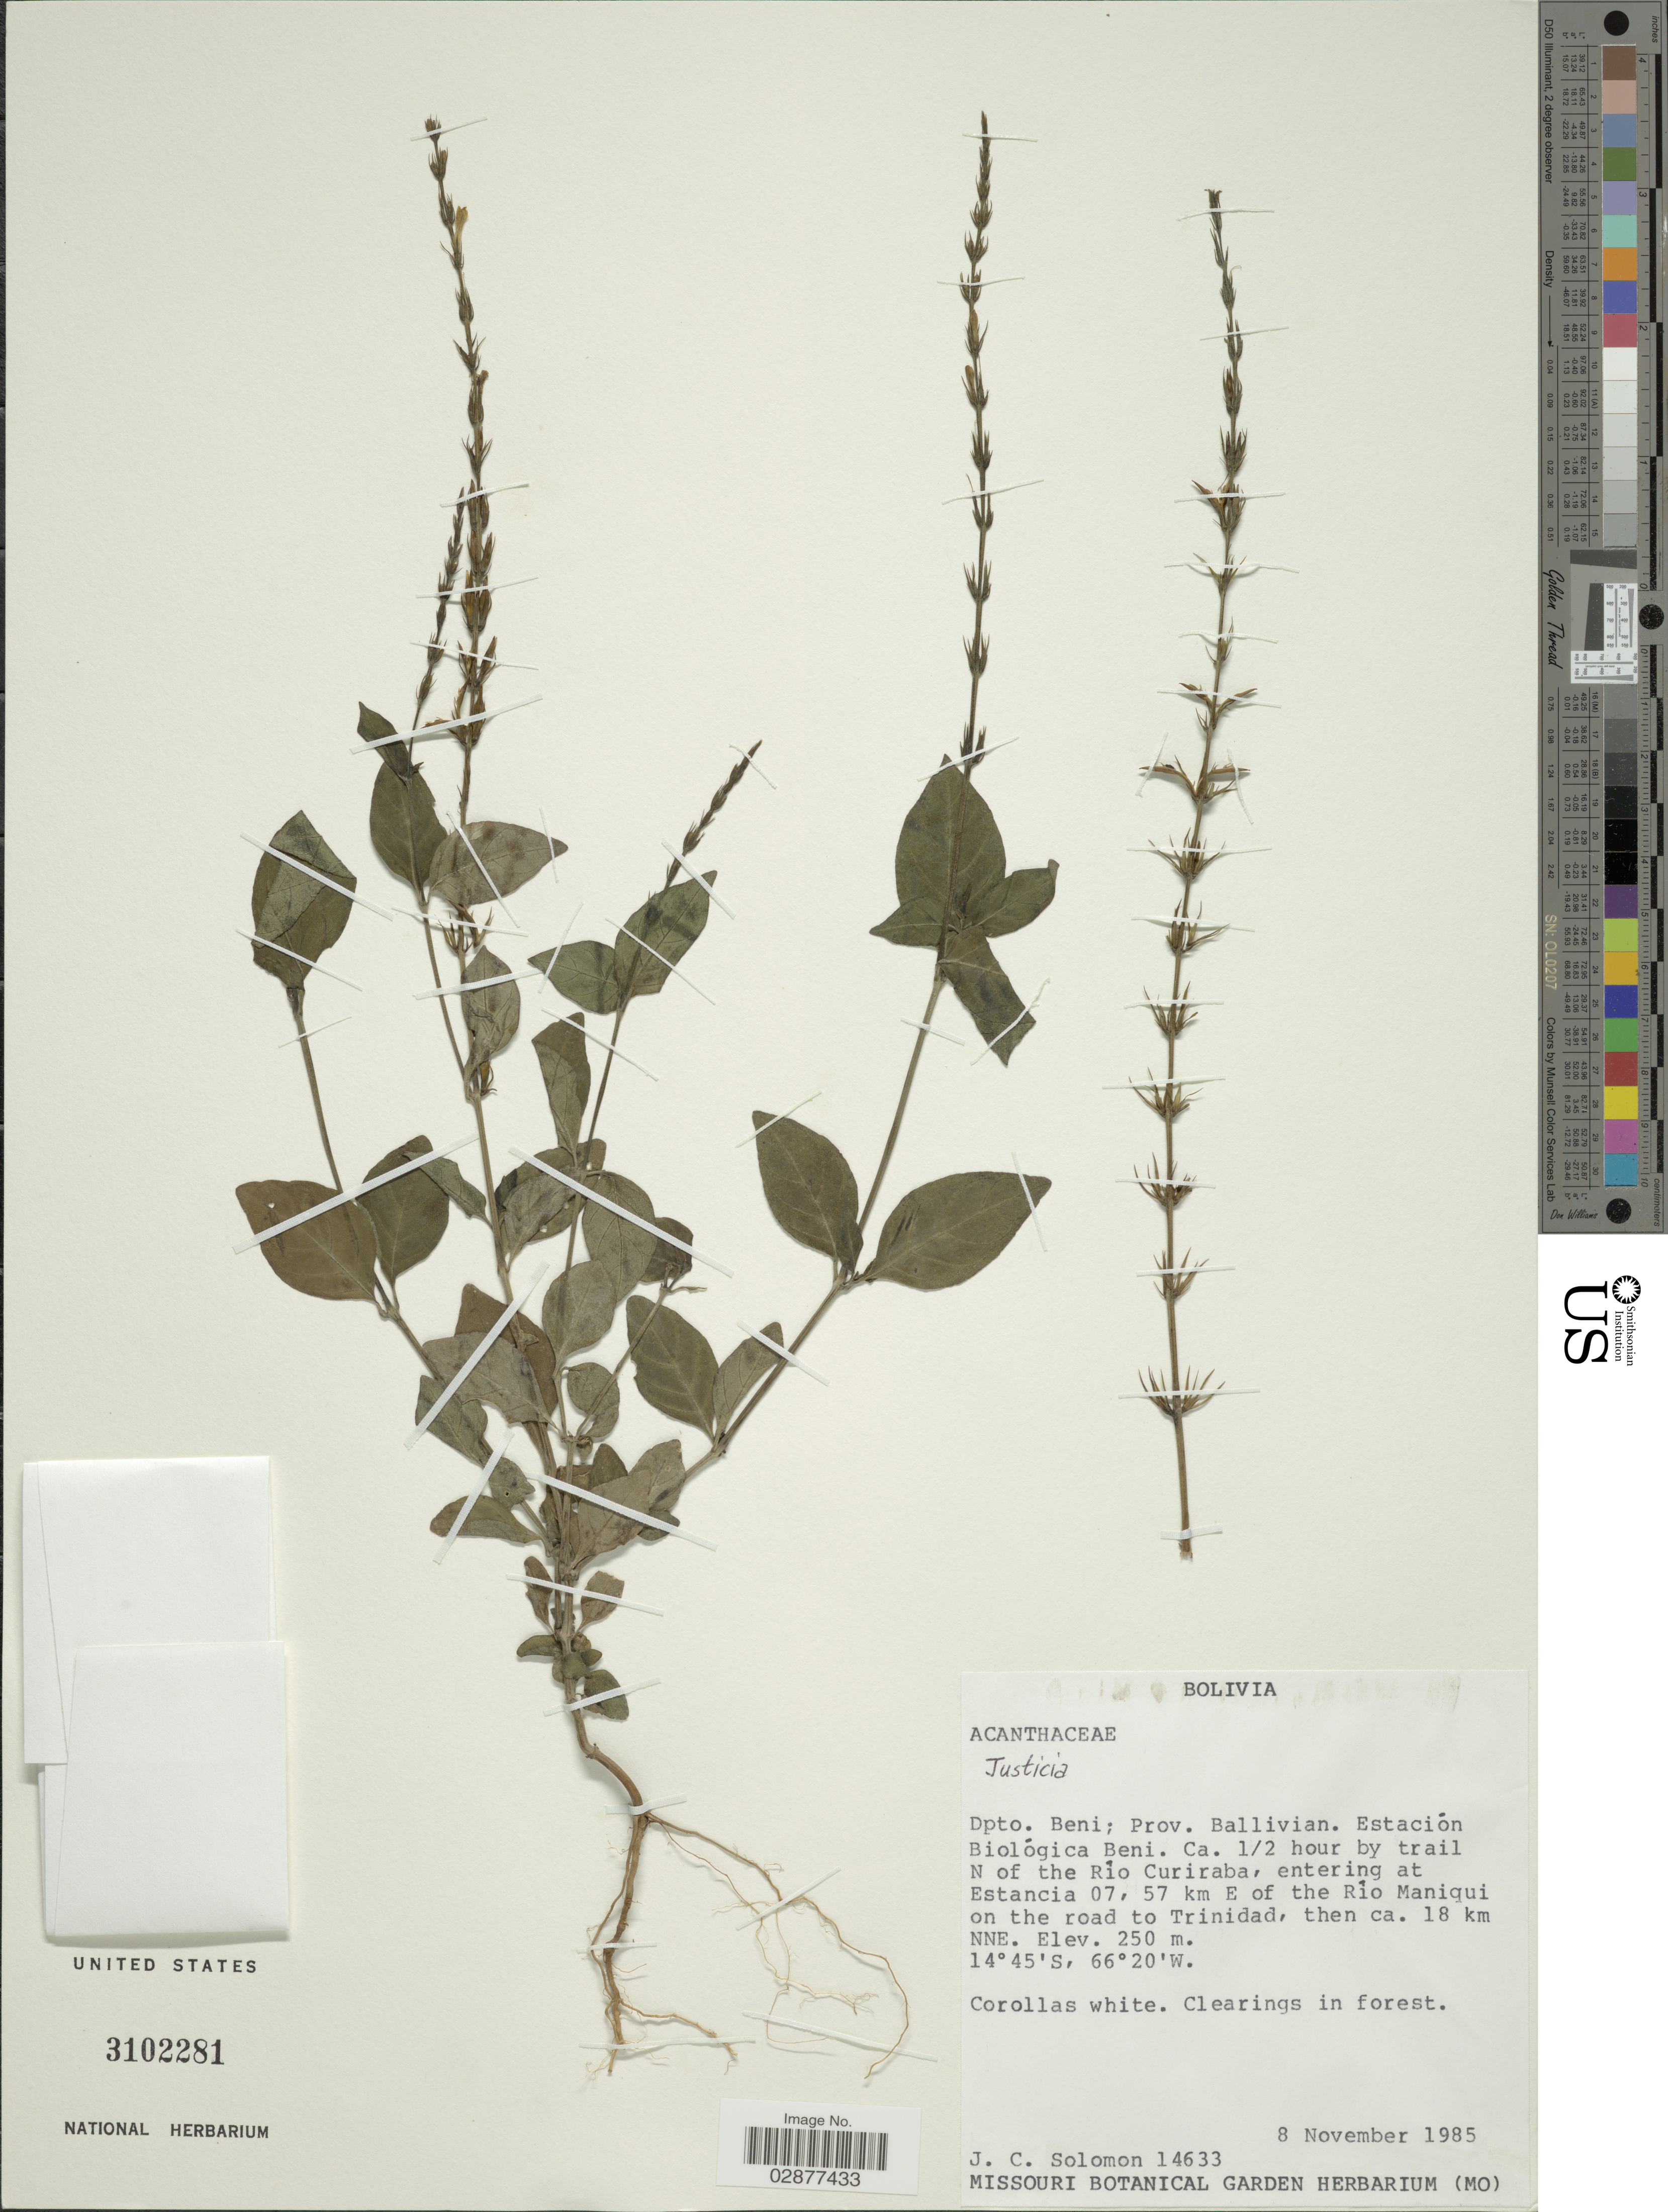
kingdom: Plantae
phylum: Tracheophyta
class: Magnoliopsida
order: Lamiales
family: Acanthaceae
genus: Justicia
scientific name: Justicia boliviana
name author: Rusby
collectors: J. C. Solomon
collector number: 14633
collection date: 1985-11-08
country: Bolivia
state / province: Beni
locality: Dpto. Beni; Prov. Ballivian. Estación Biológica Beni. Ca. 1/2 hour by trail N of the Río Curiraba, entering at Estancia 07, 57 km E of the Río Maniqui on the road to Trinidad, then ca. 18 km NNE.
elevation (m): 250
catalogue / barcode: US 3102281